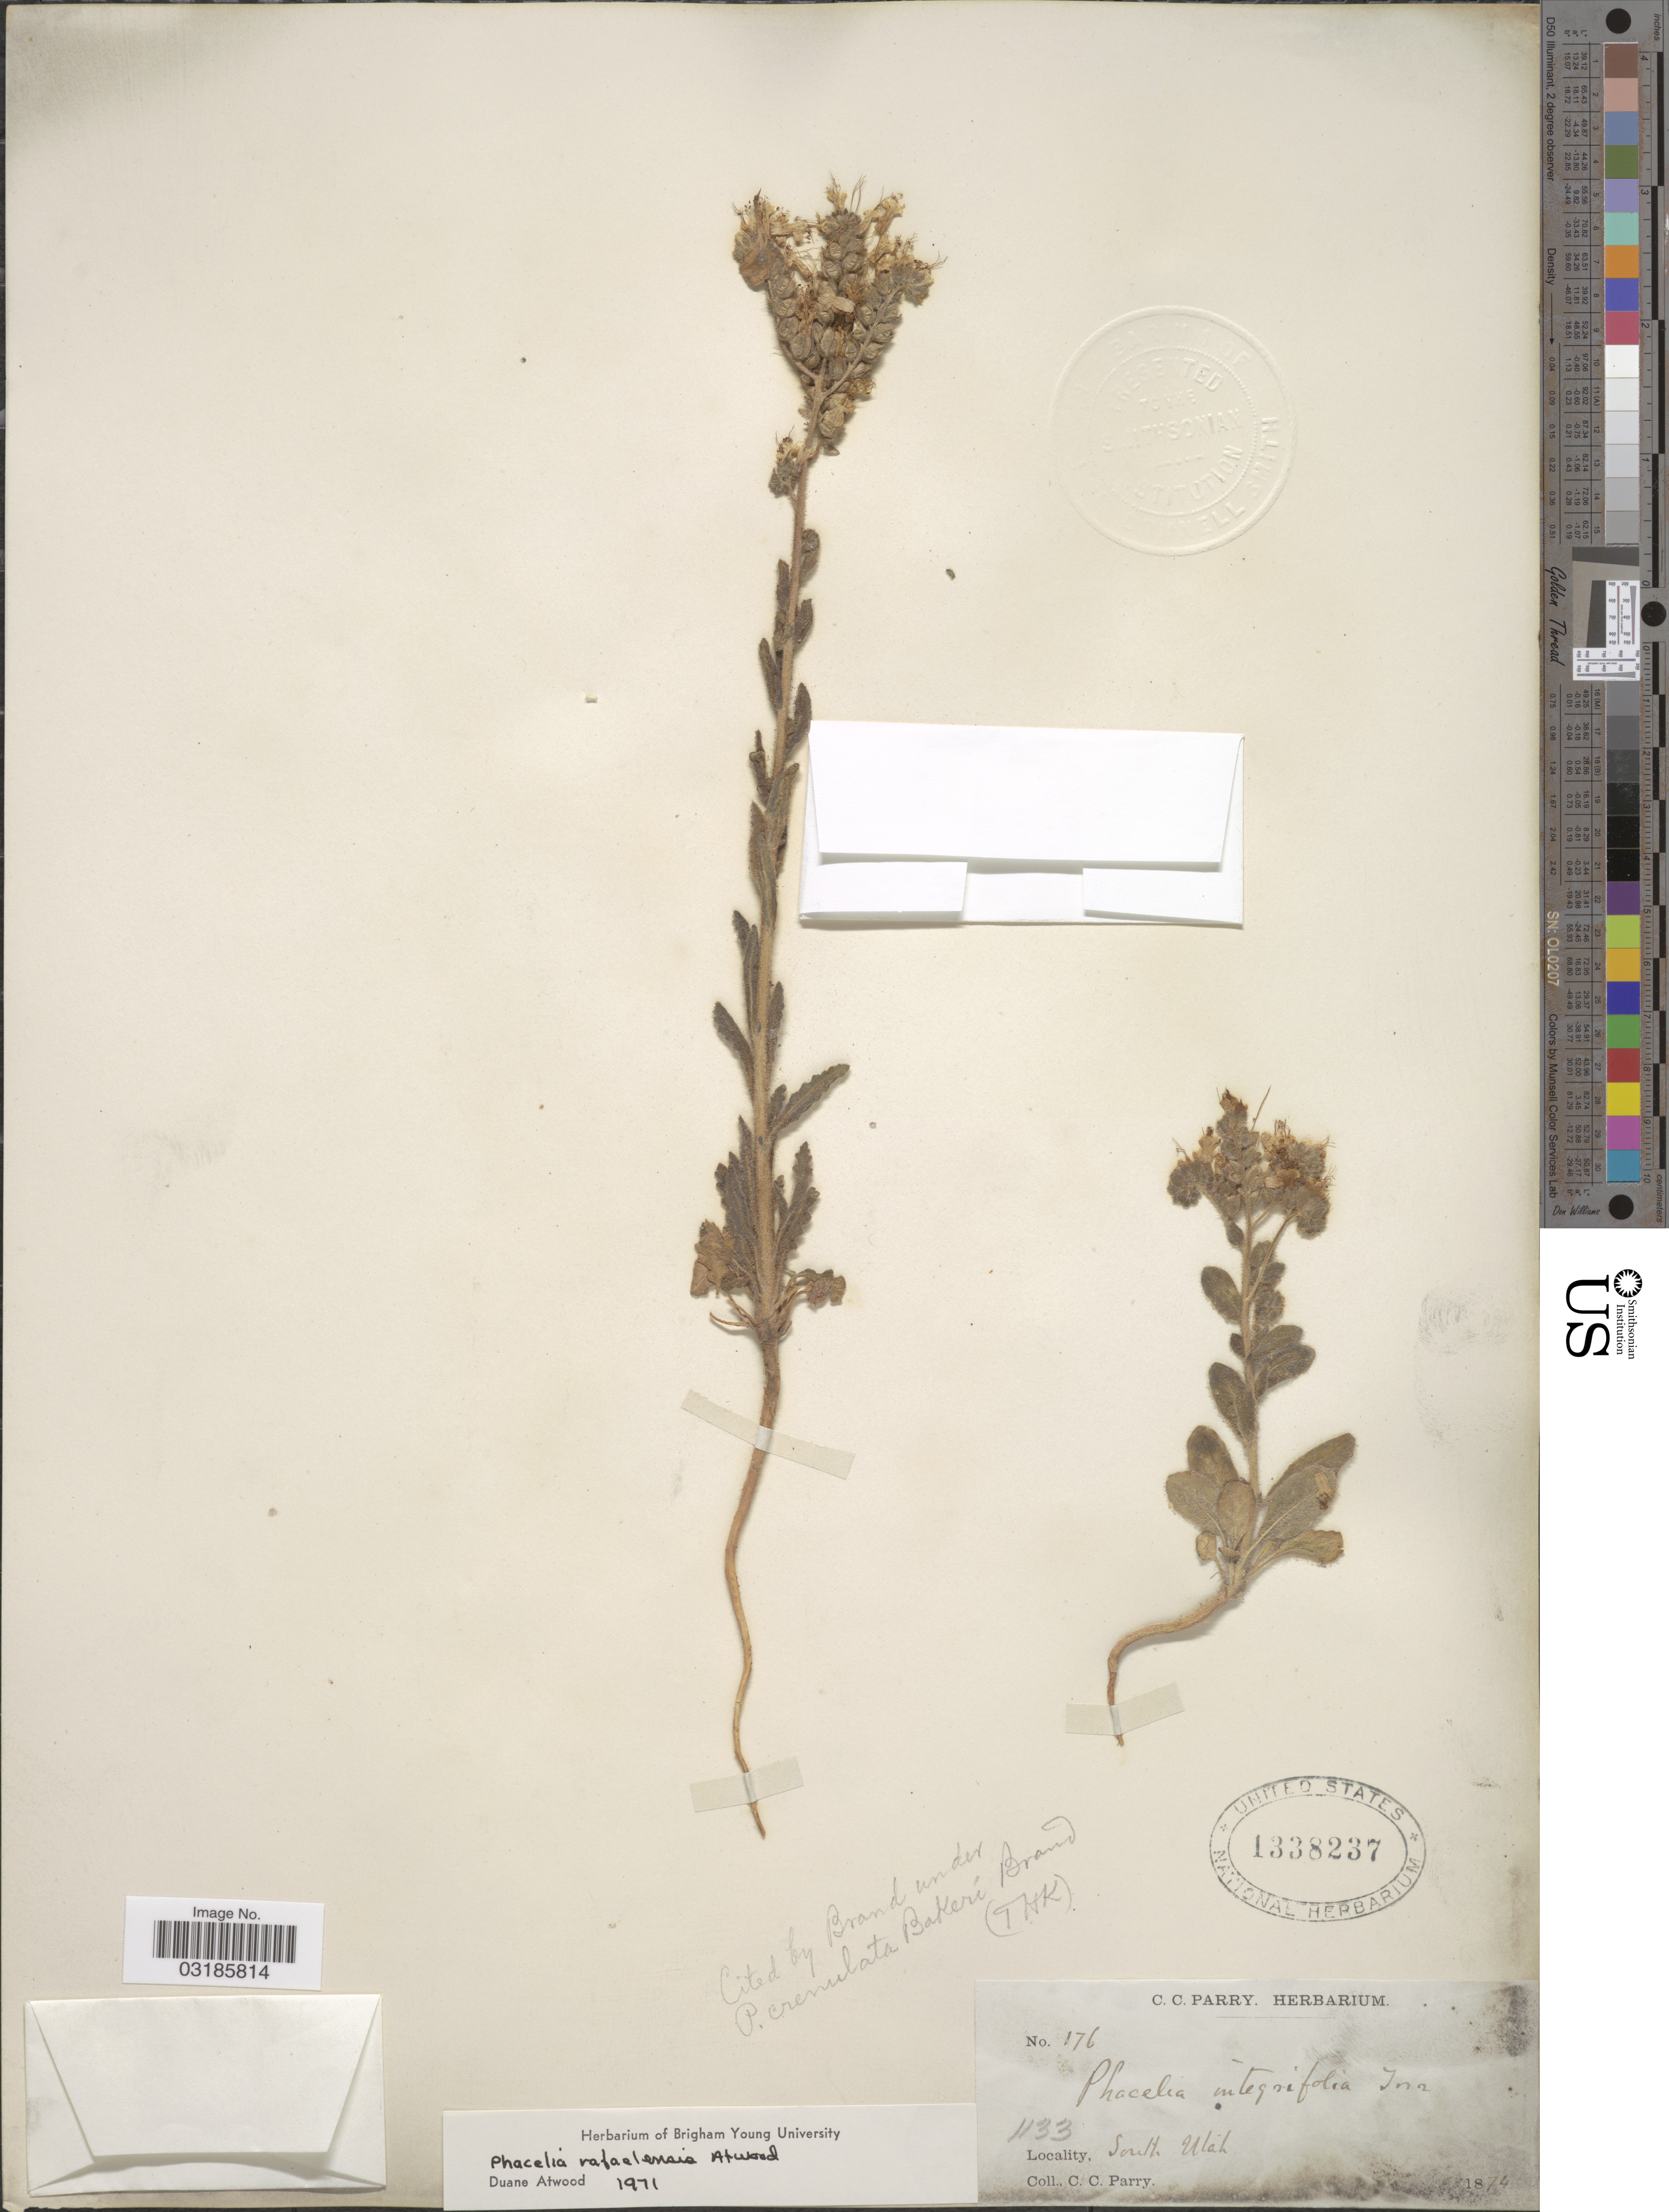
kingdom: Plantae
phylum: Tracheophyta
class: Magnoliopsida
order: Boraginales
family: Hydrophyllaceae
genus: Phacelia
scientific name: Phacelia rafaelensis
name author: Atwood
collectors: C. C. Parry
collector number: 176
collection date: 1874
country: United States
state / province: Utah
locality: South Utah.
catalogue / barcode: US 1338237